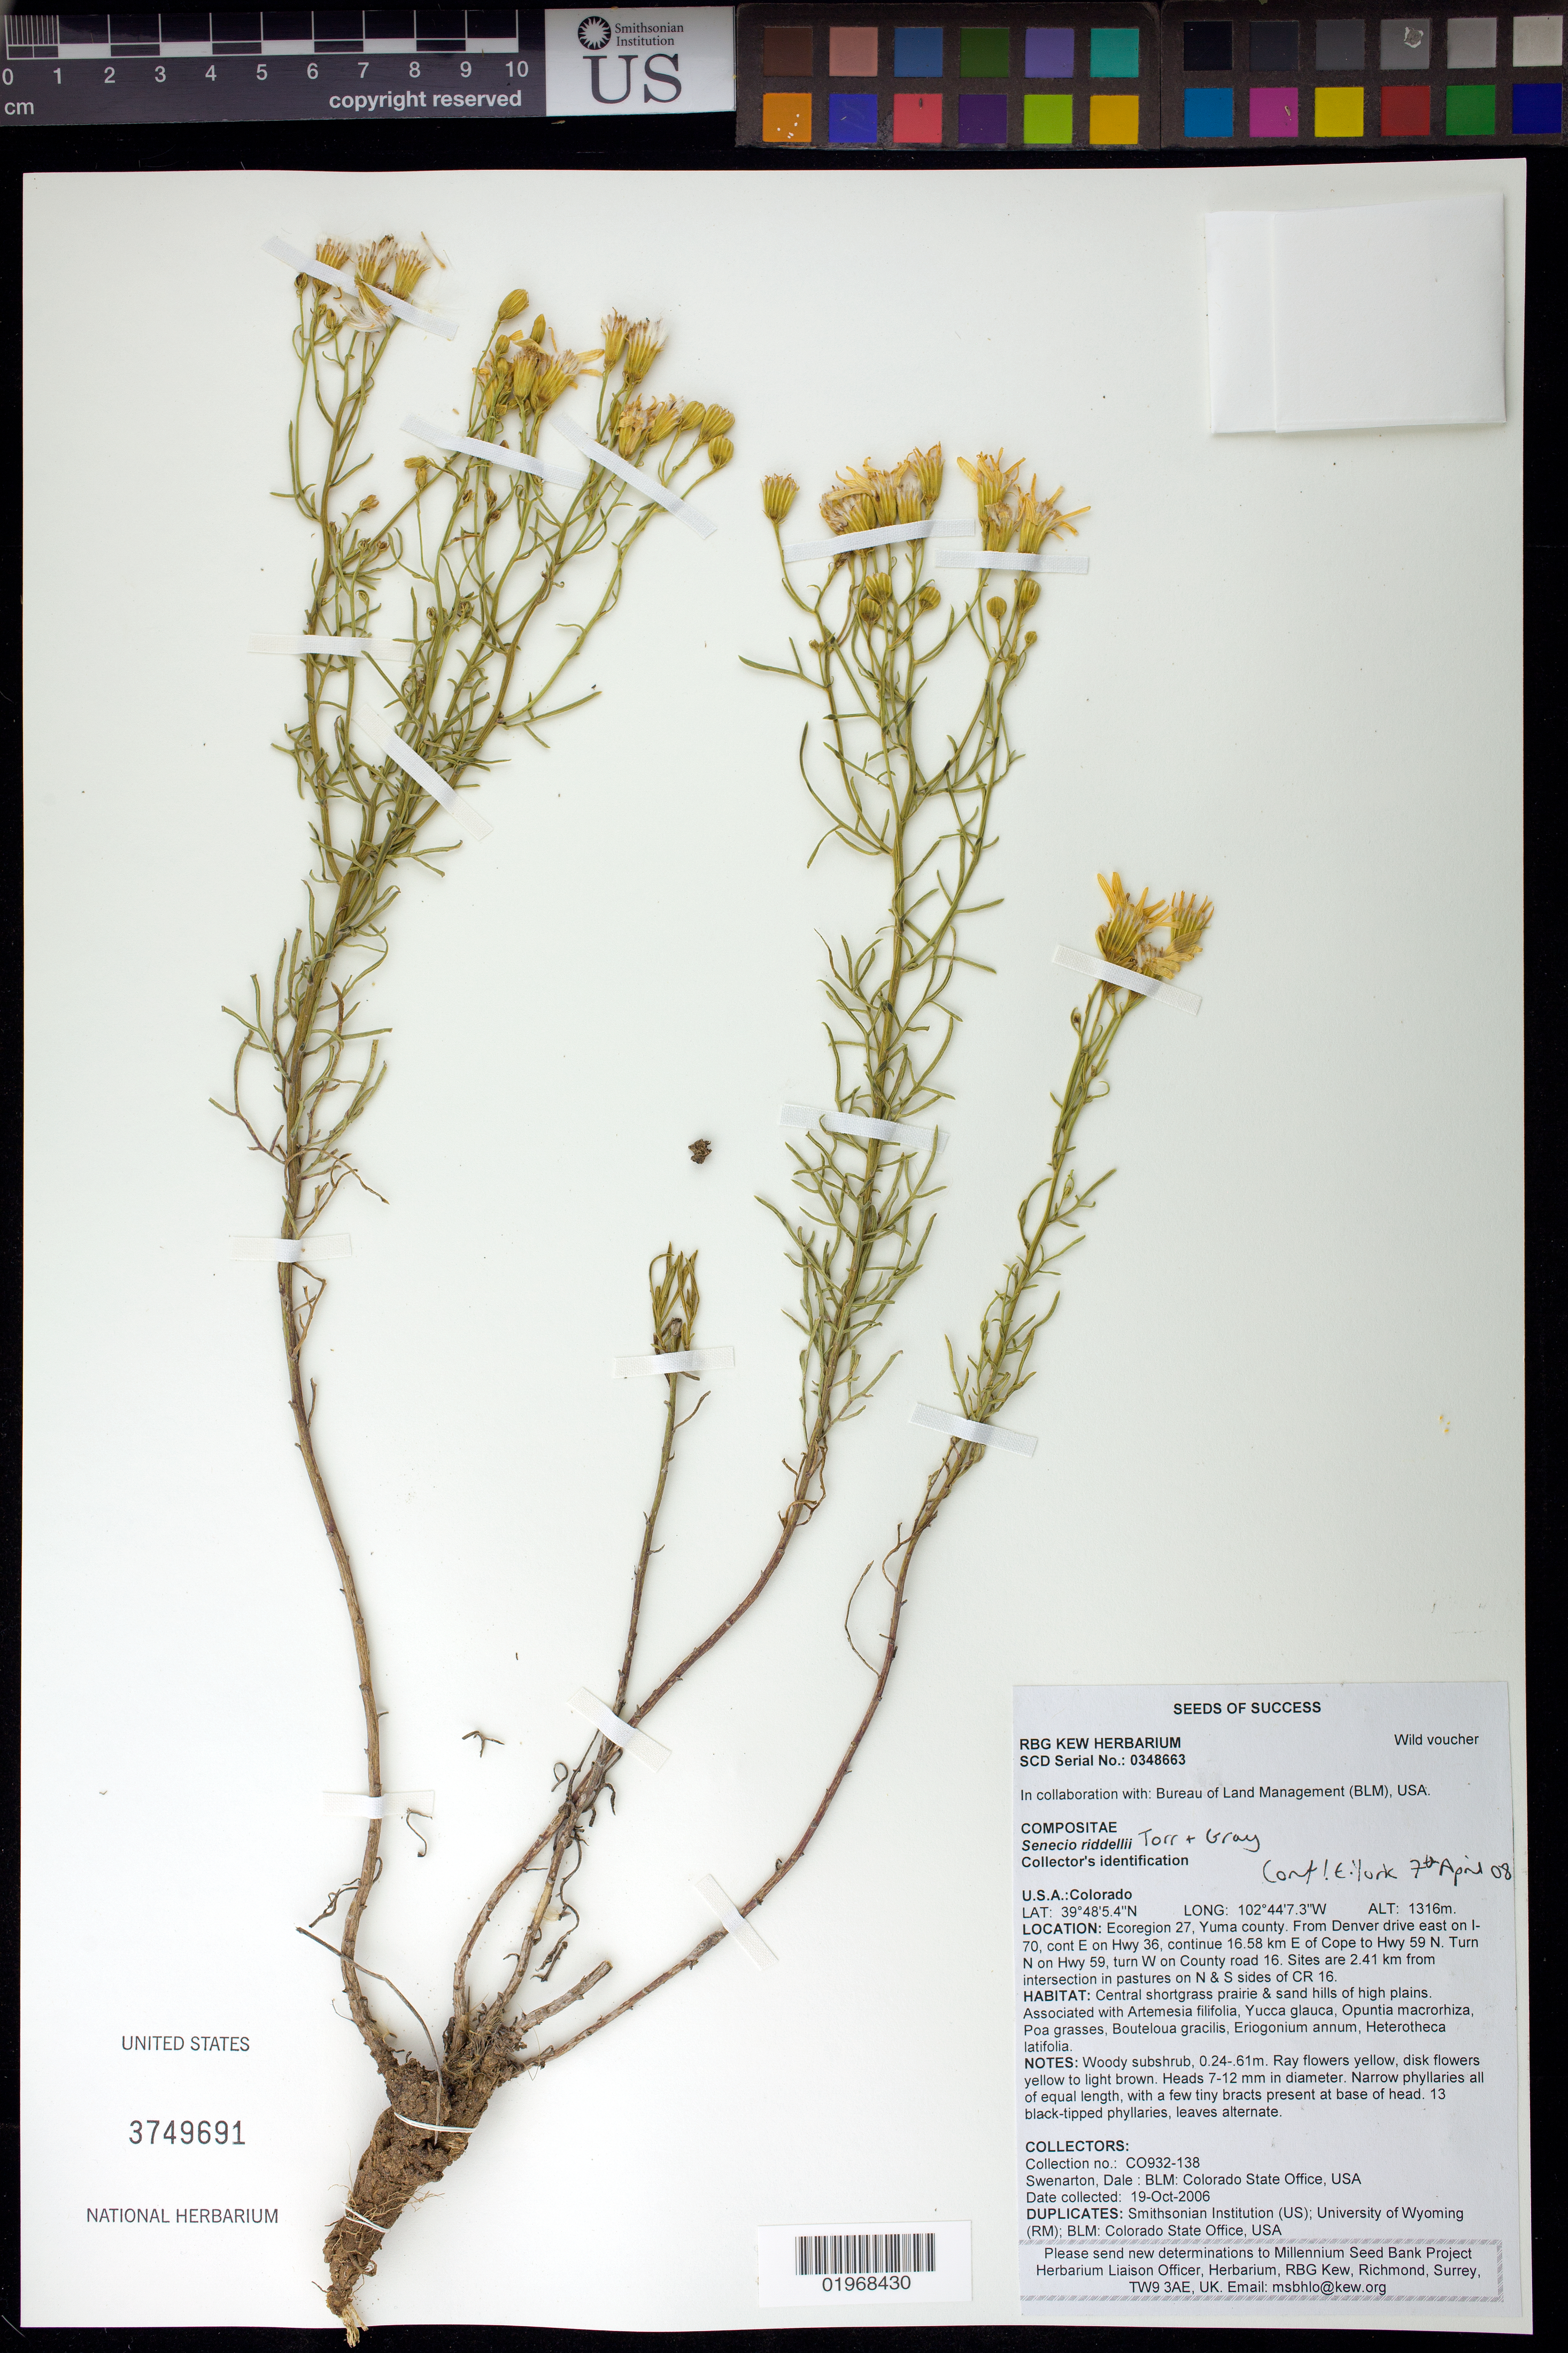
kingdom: Plantae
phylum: Tracheophyta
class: Magnoliopsida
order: Asterales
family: Asteraceae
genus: Senecio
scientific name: Senecio riddellii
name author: Torr. & A. Gray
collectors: D. Swenarton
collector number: CO932-138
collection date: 2006-10-19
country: United States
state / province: Colorado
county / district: Yuma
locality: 2.41 km on CR 16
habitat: Central shortgrass prairie and send hills of high plains.With Poa grasses, Yucca glauca, Opuntia macrorhiza, ect.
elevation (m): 1316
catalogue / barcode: US 3749691